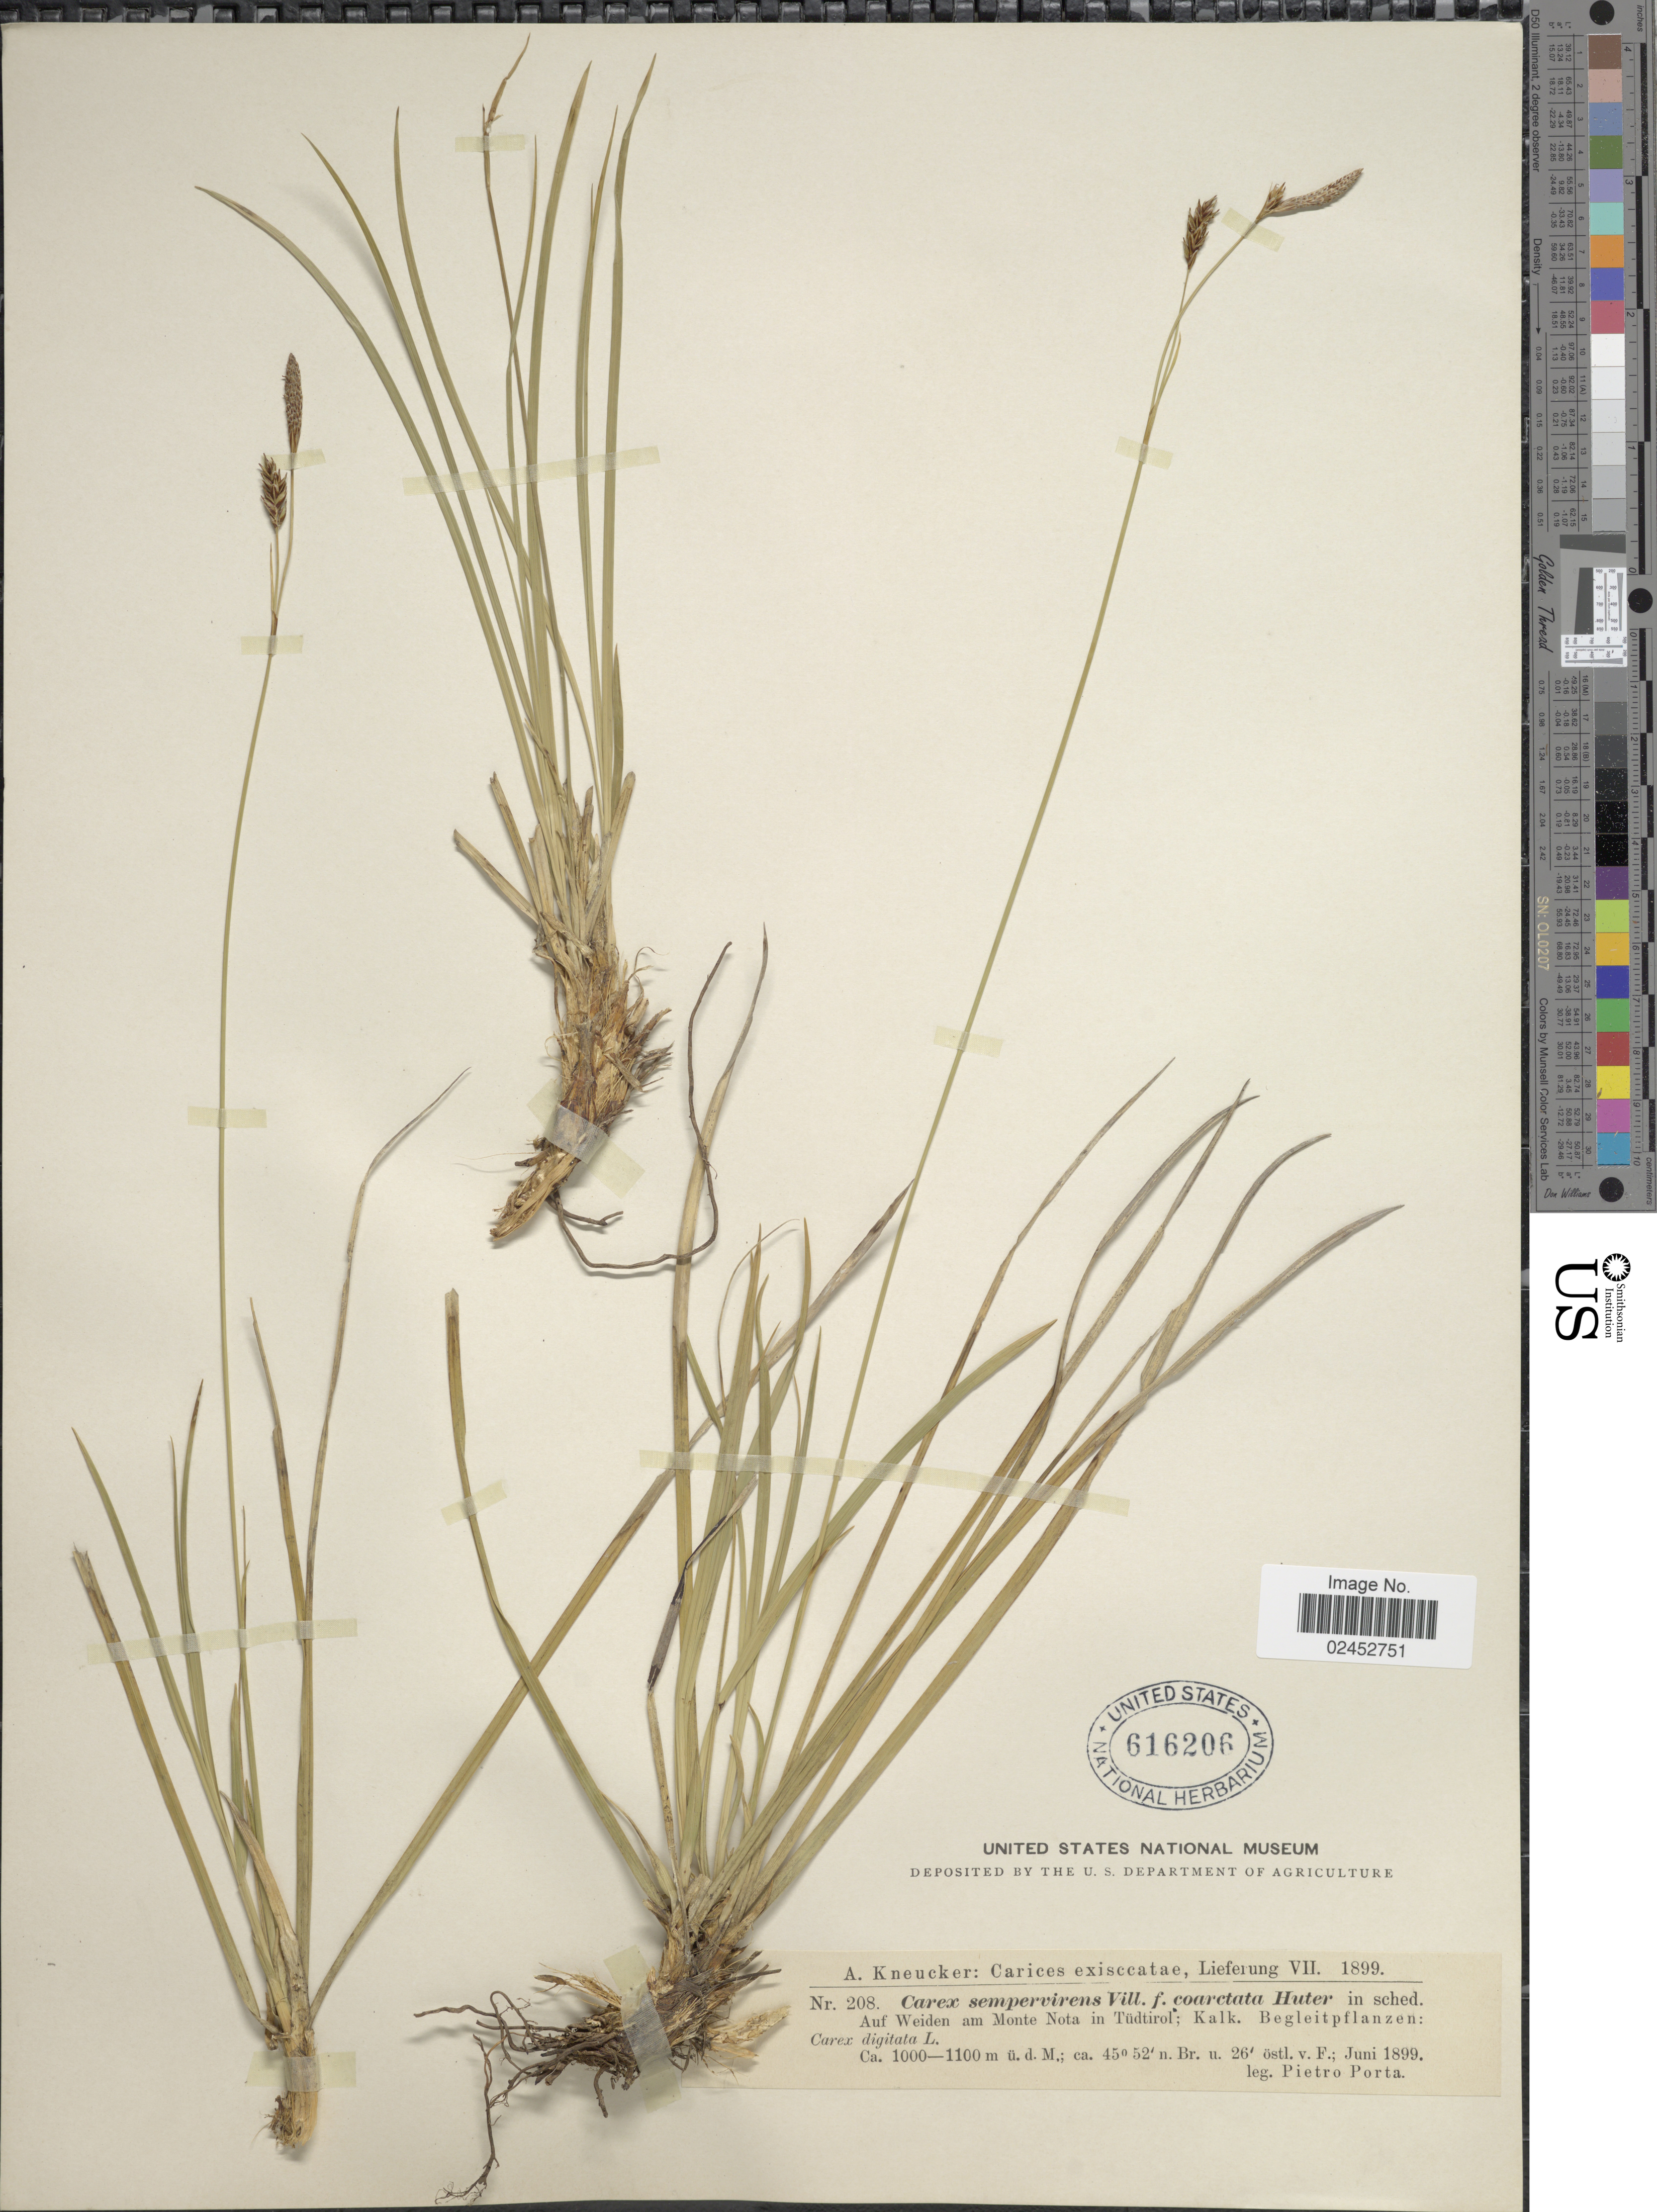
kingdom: Plantae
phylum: Tracheophyta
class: Liliopsida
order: Poales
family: Cyperaceae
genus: Carex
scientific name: Carex sempervirens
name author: Vill.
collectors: P. Porta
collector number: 208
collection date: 1899-06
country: Italy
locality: Carices, Auf Weiden am Monte Nota in Tudtirol.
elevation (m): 1000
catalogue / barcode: US 616206